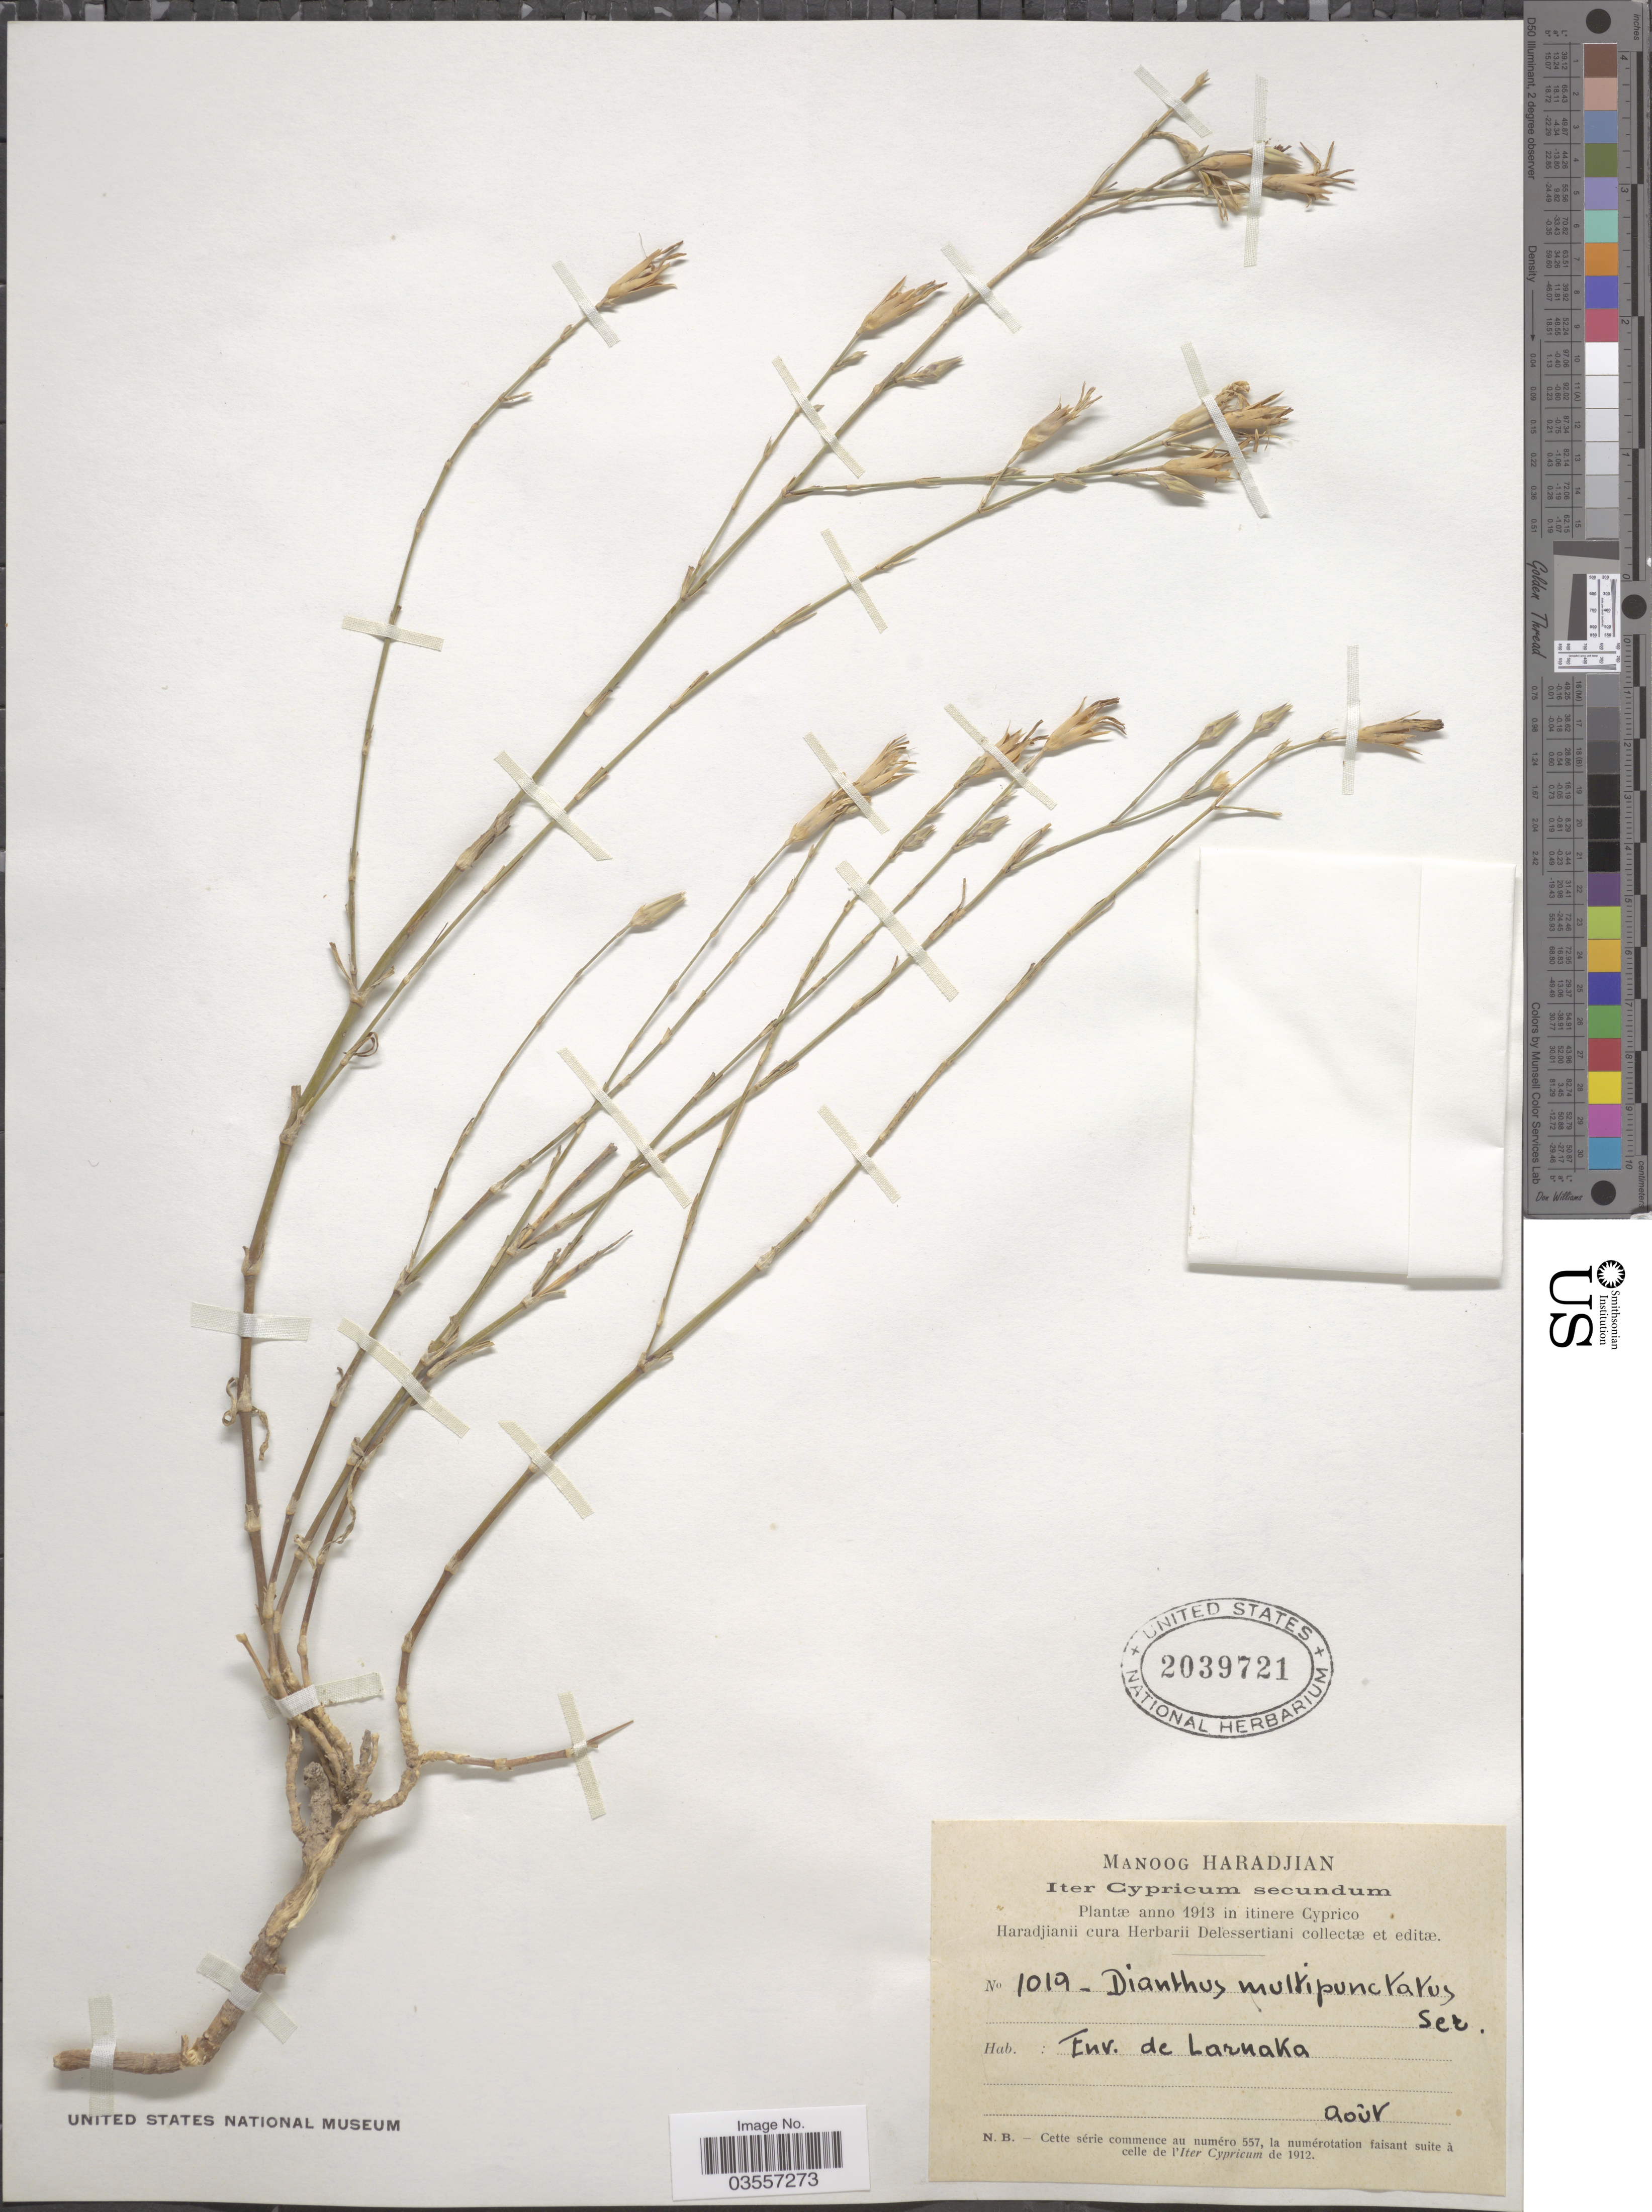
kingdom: Plantae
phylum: Tracheophyta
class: Magnoliopsida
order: Caryophyllales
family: Caryophyllaceae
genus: Dianthus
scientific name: Dianthus multipunctatus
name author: Ser.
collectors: M. Haradjian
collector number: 1019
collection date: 1913-08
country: Cyprus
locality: Env. de Larnaka.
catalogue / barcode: US 2039721